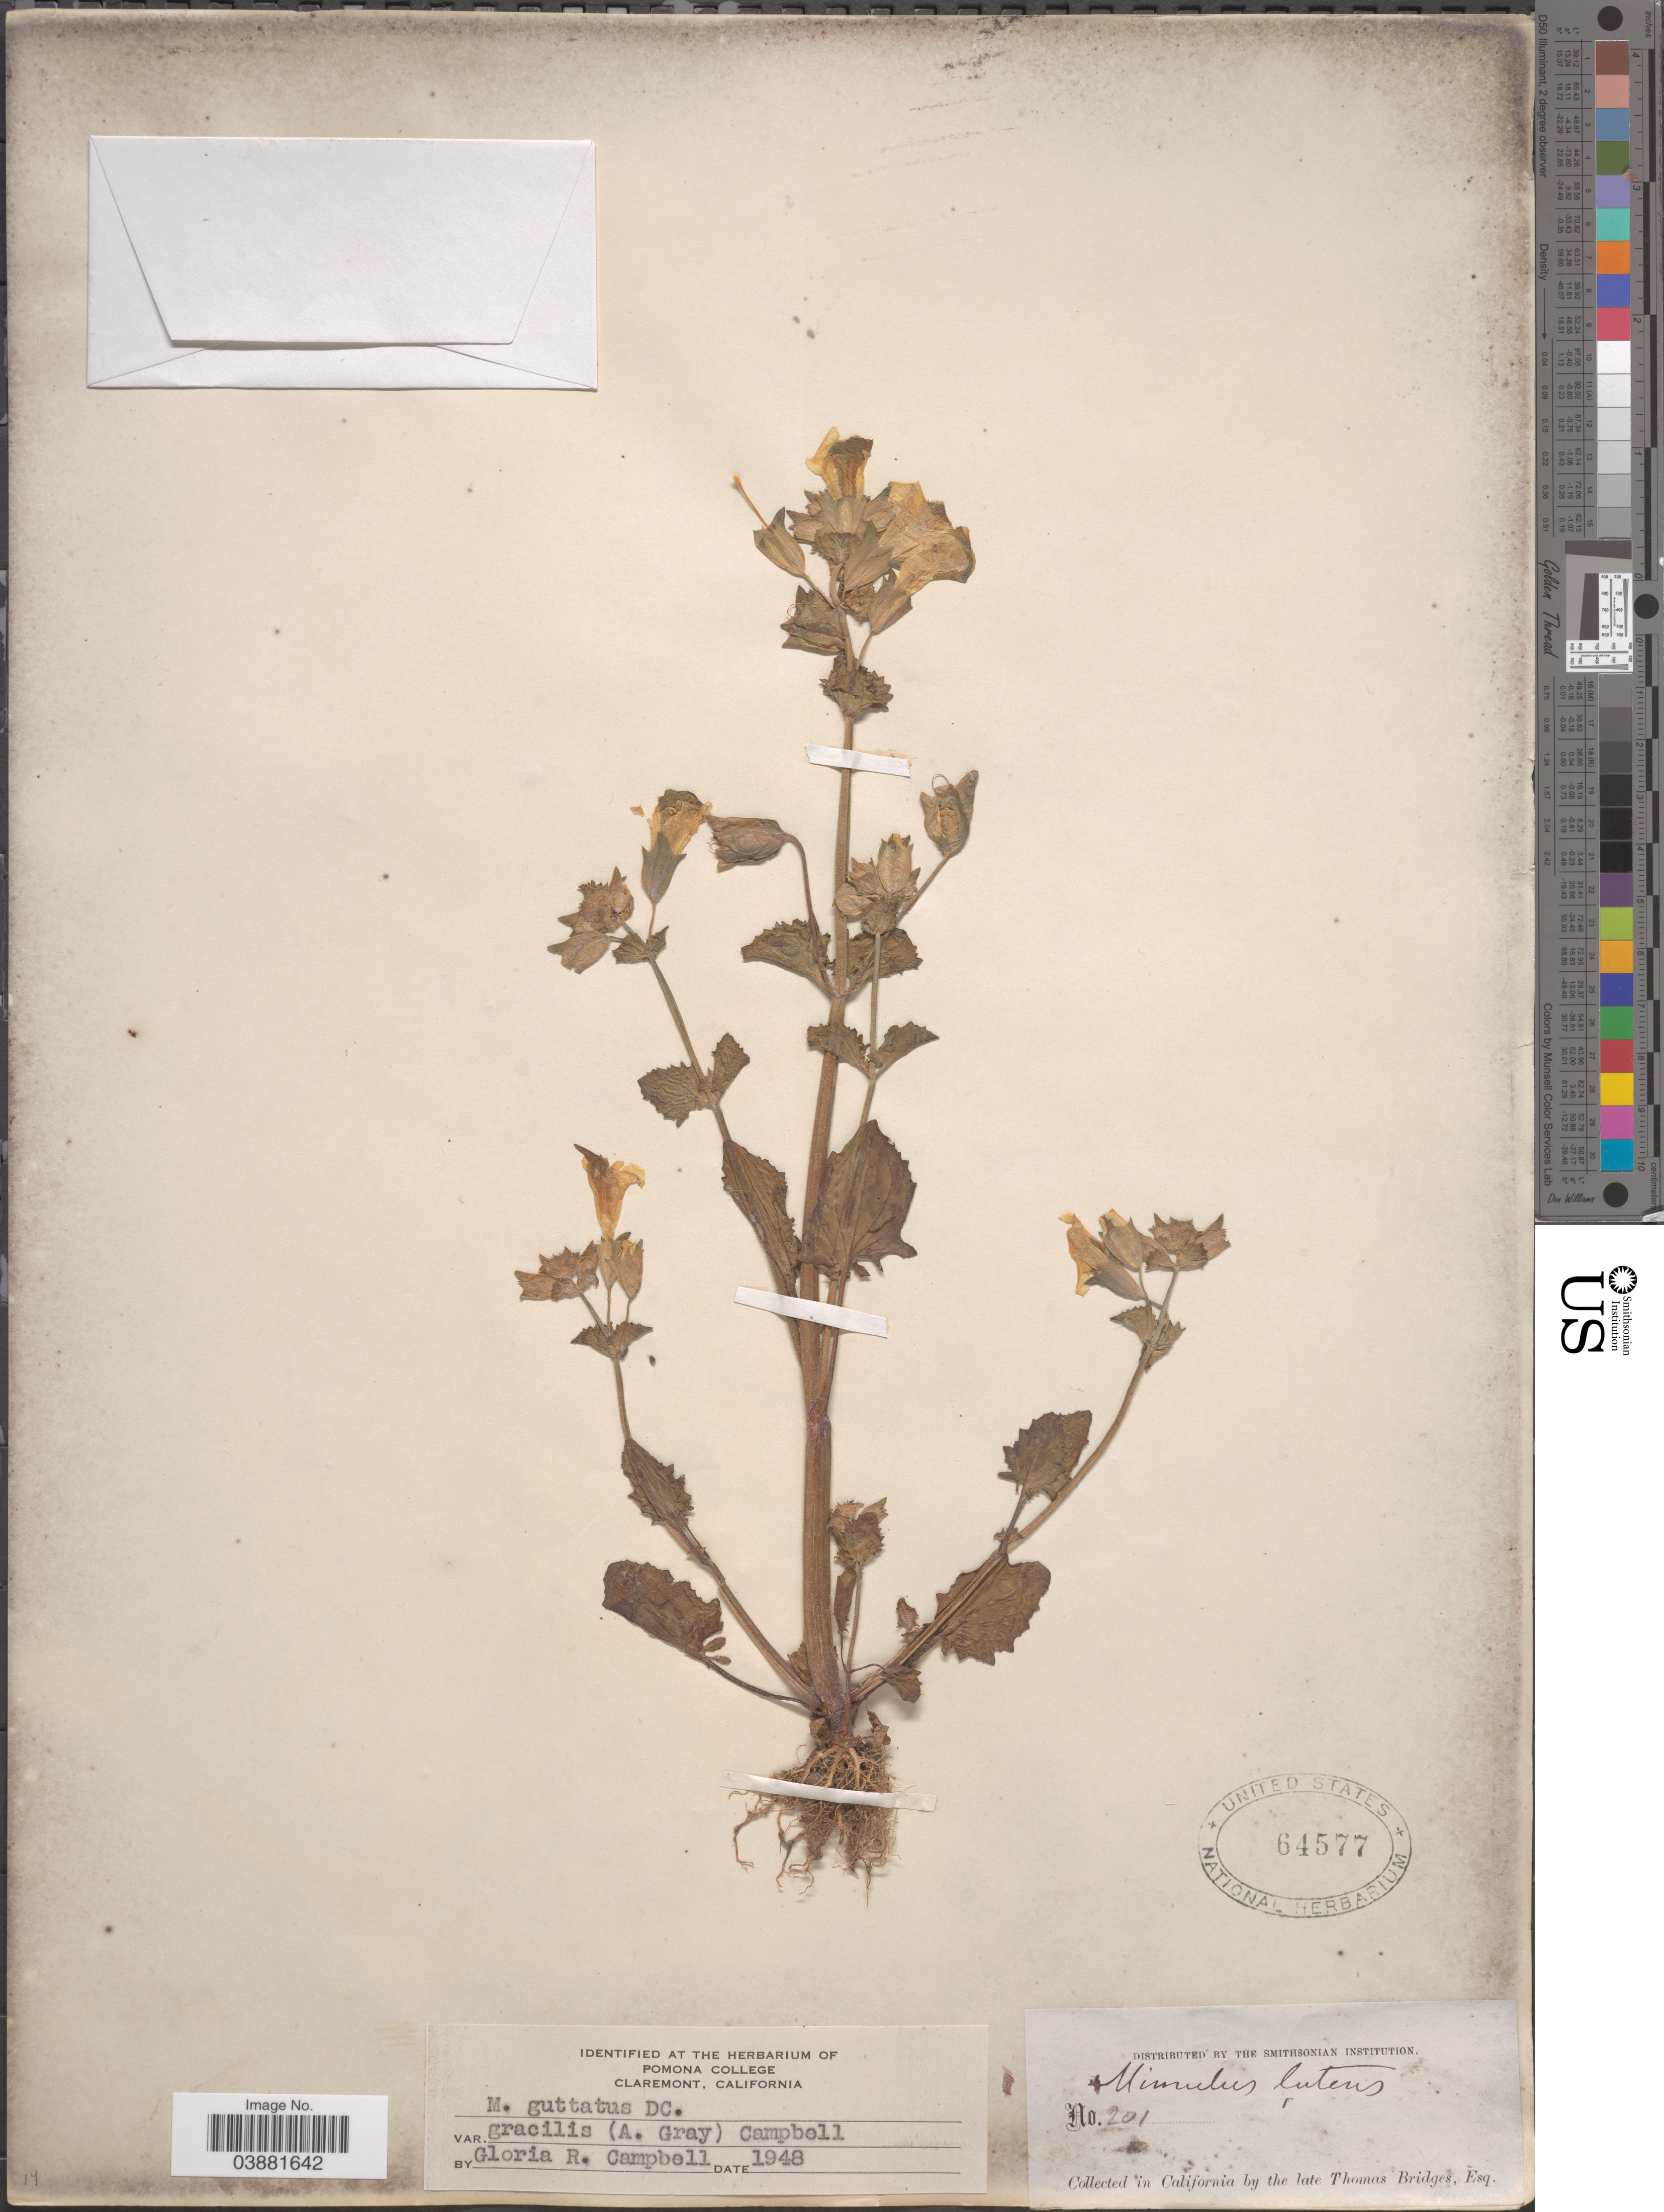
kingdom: Plantae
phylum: Tracheophyta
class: Magnoliopsida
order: Lamiales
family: Phrymaceae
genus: Mimulus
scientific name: Mimulus guttatus var. gracilis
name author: (A. Gray) G.R. Campb.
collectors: T. Bridges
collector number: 201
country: United States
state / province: California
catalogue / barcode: US 64577